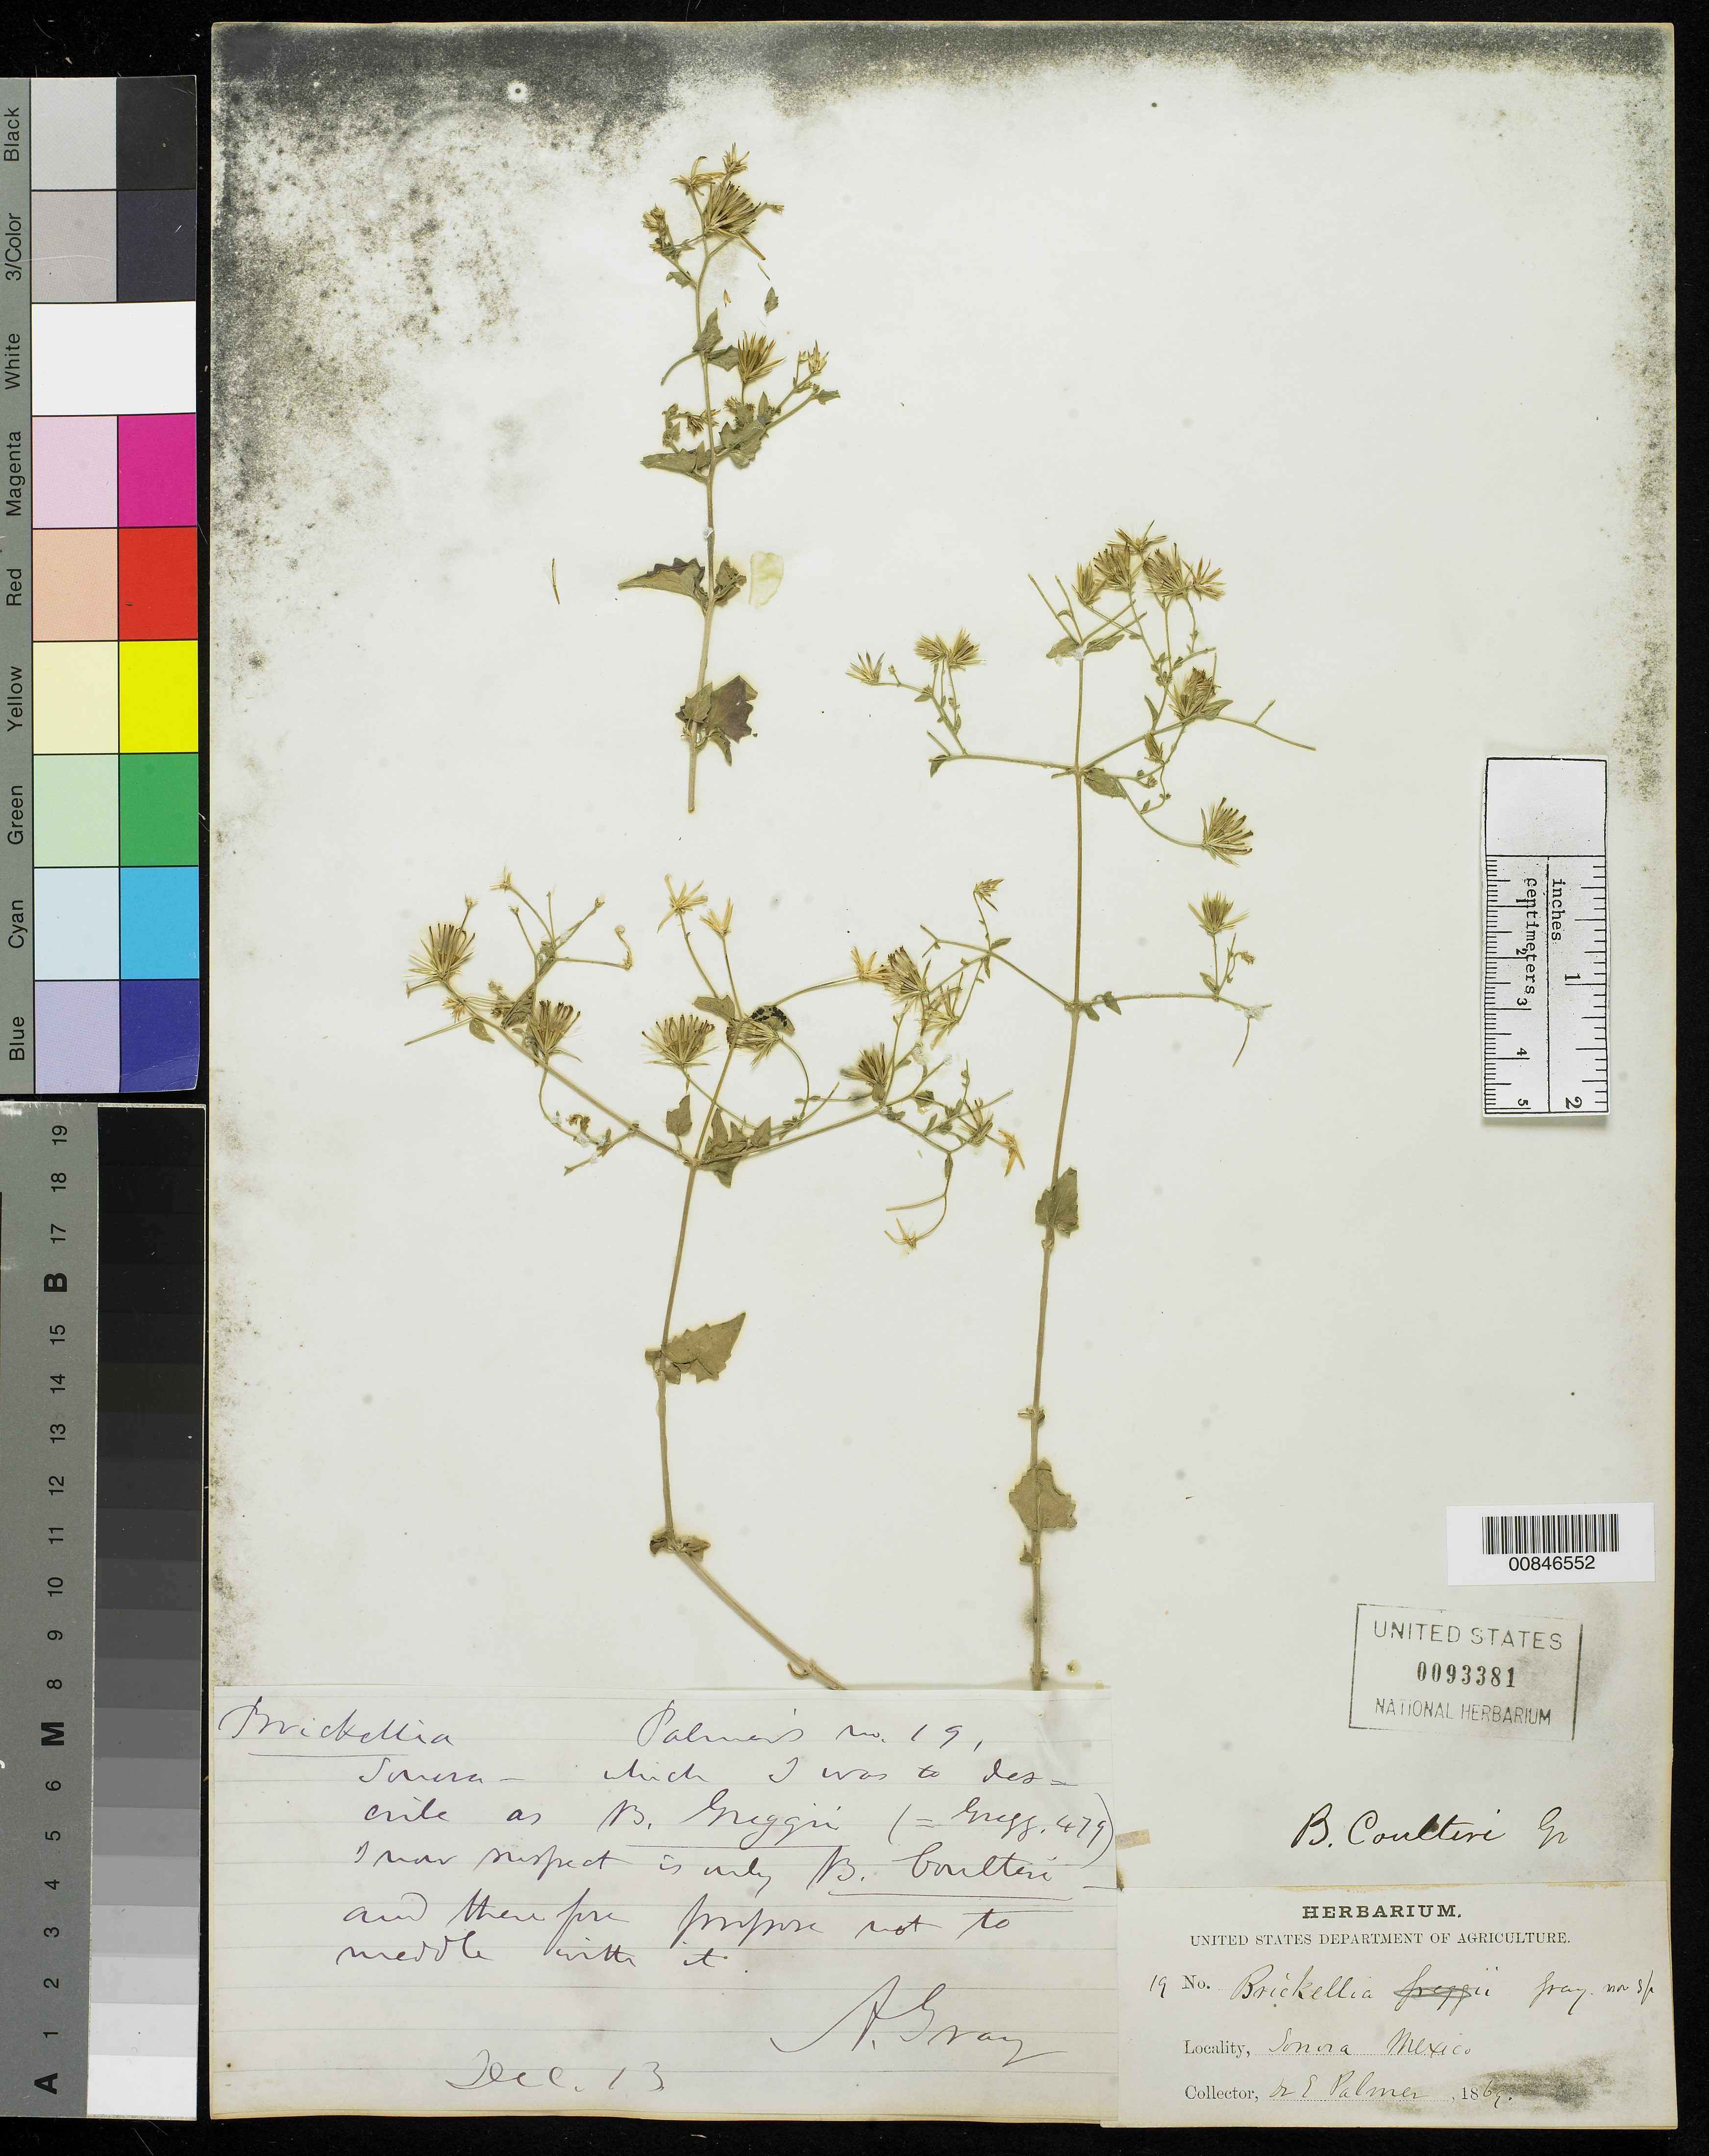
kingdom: Plantae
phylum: Tracheophyta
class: Magnoliopsida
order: Asterales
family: Asteraceae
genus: Brickellia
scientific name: Brickellia coulteri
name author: A. Gray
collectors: E. Palmer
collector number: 19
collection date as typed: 1869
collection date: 1869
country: Mexico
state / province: Sonora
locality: Sonora.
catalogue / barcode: US 93381